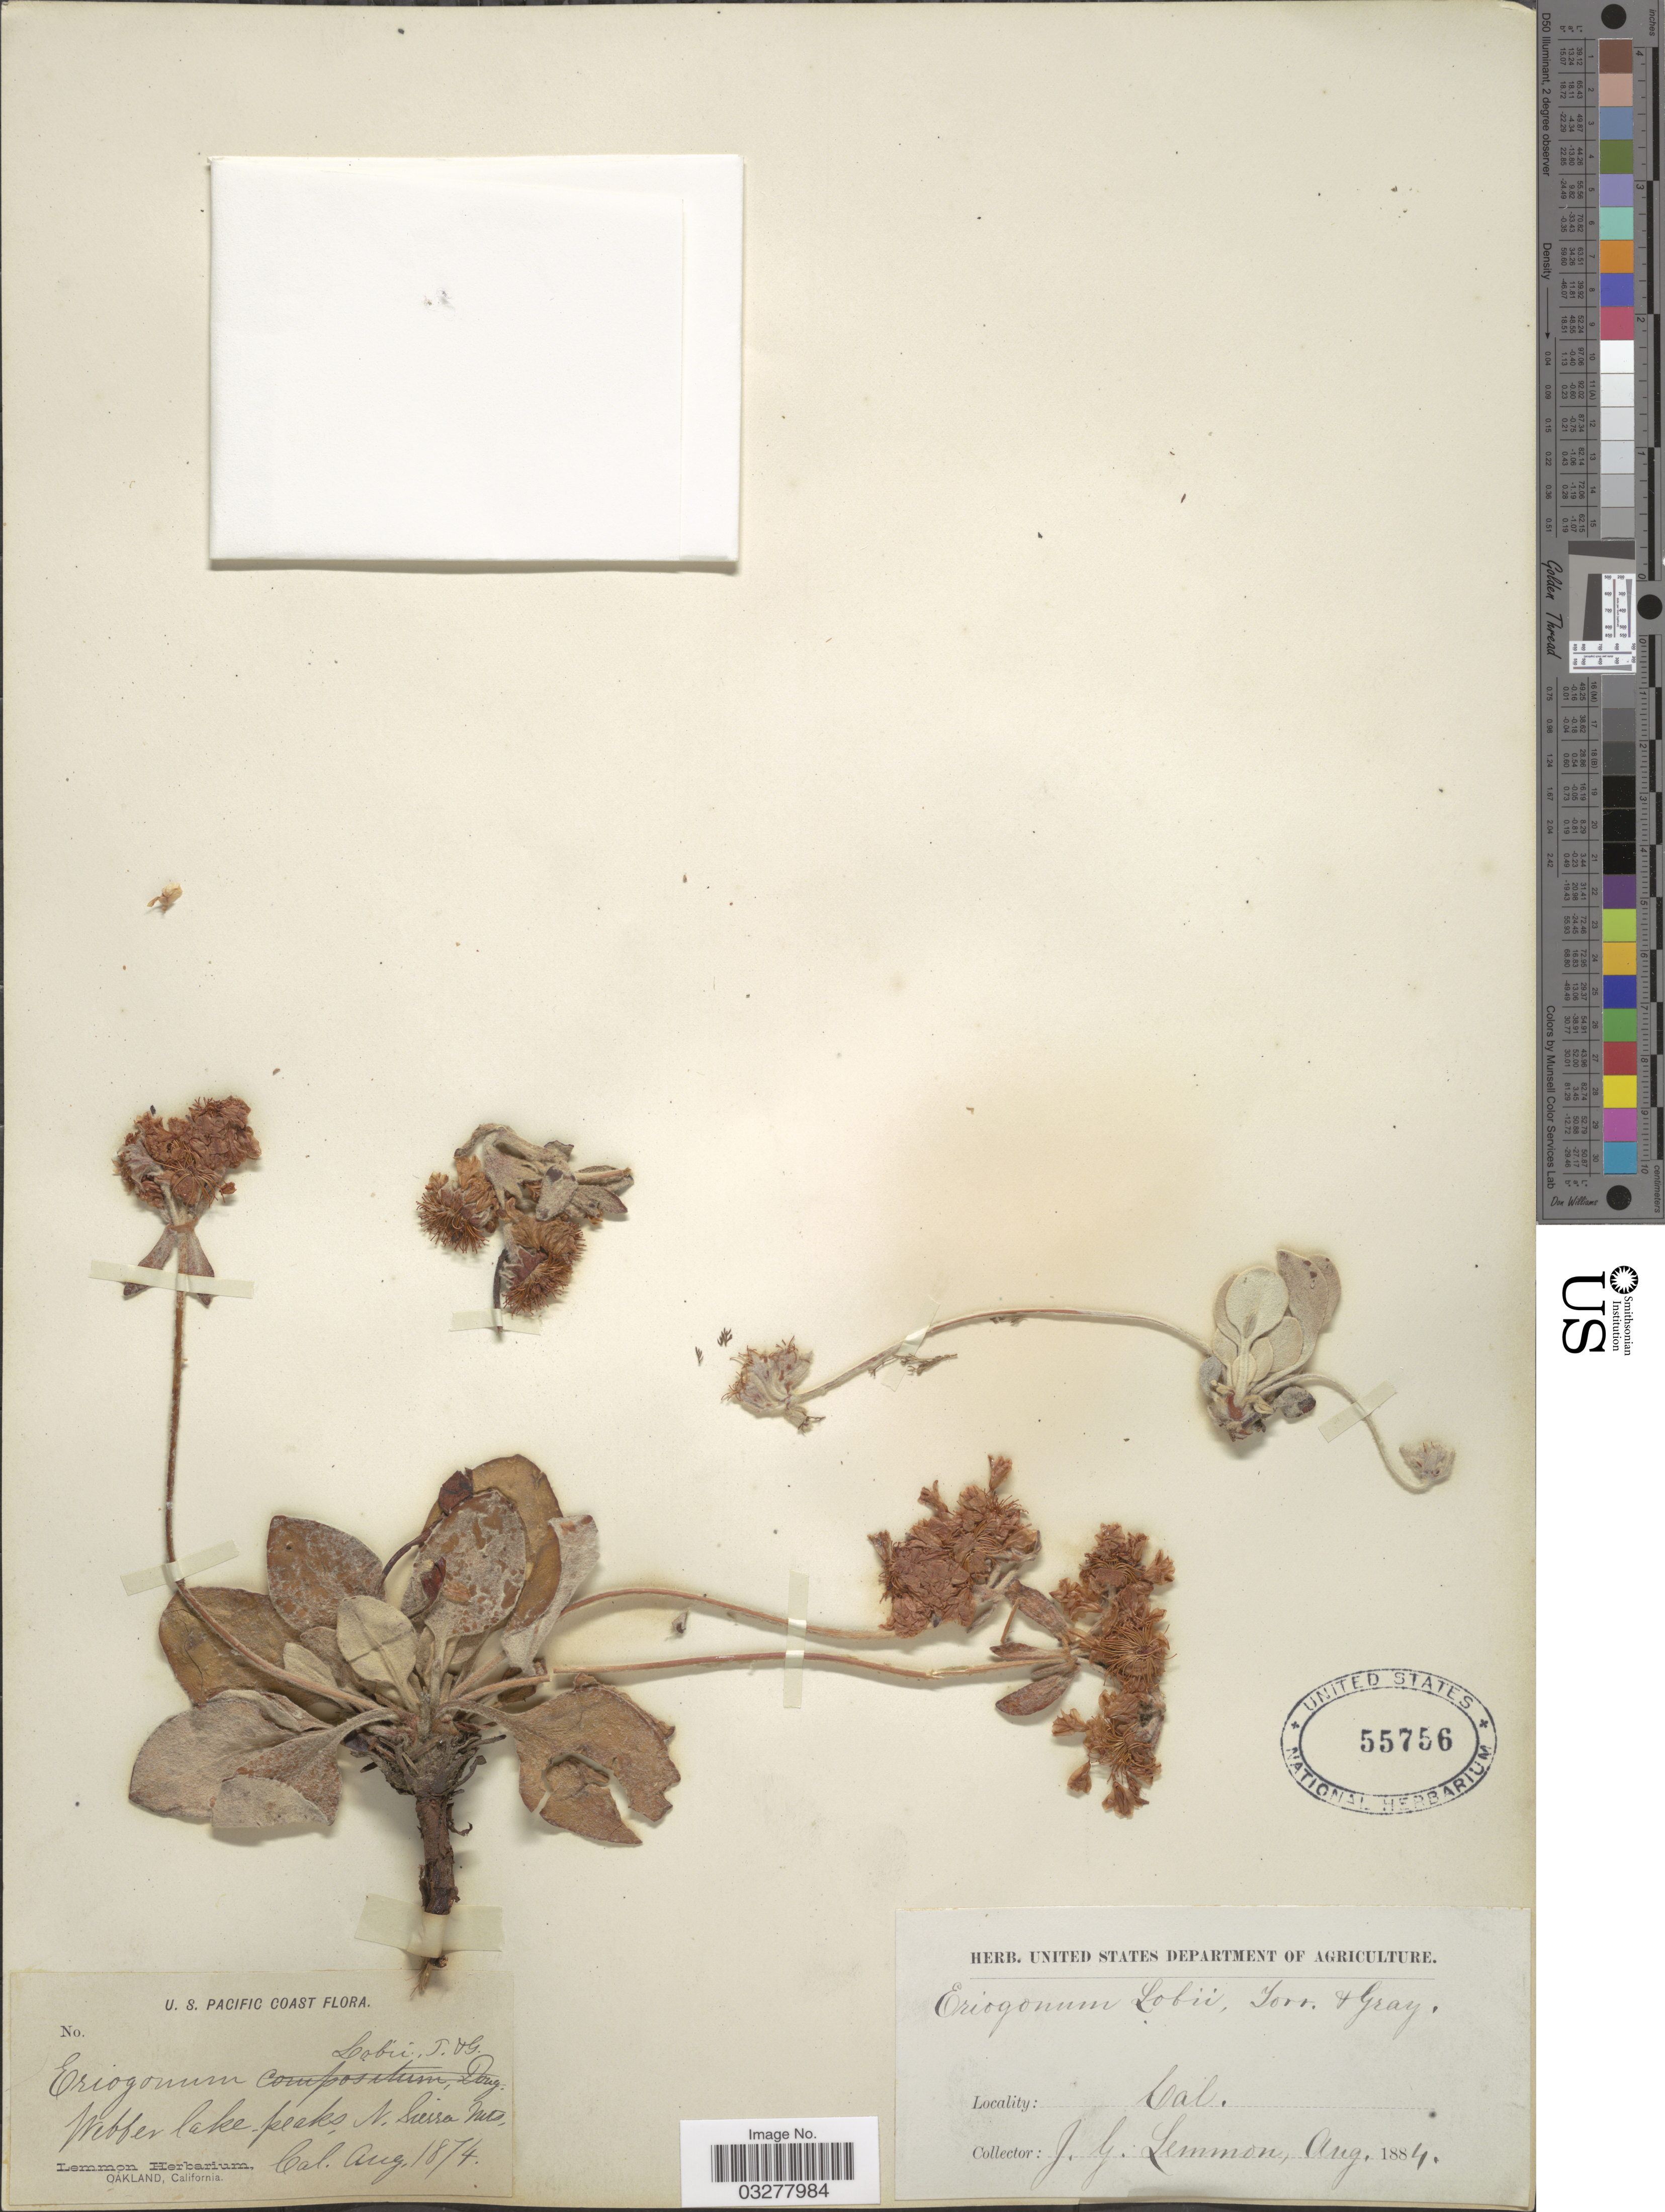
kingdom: Plantae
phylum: Tracheophyta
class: Magnoliopsida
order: Caryophyllales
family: Polygonaceae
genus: Eriogonum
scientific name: Eriogonum lobbii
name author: Torr. & A. Gray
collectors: J. Lemmon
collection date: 1874-08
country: United States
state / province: California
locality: U. S. Pacific Coast. Webber lake peaks, N. Sierra Mts.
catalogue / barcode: US 55756